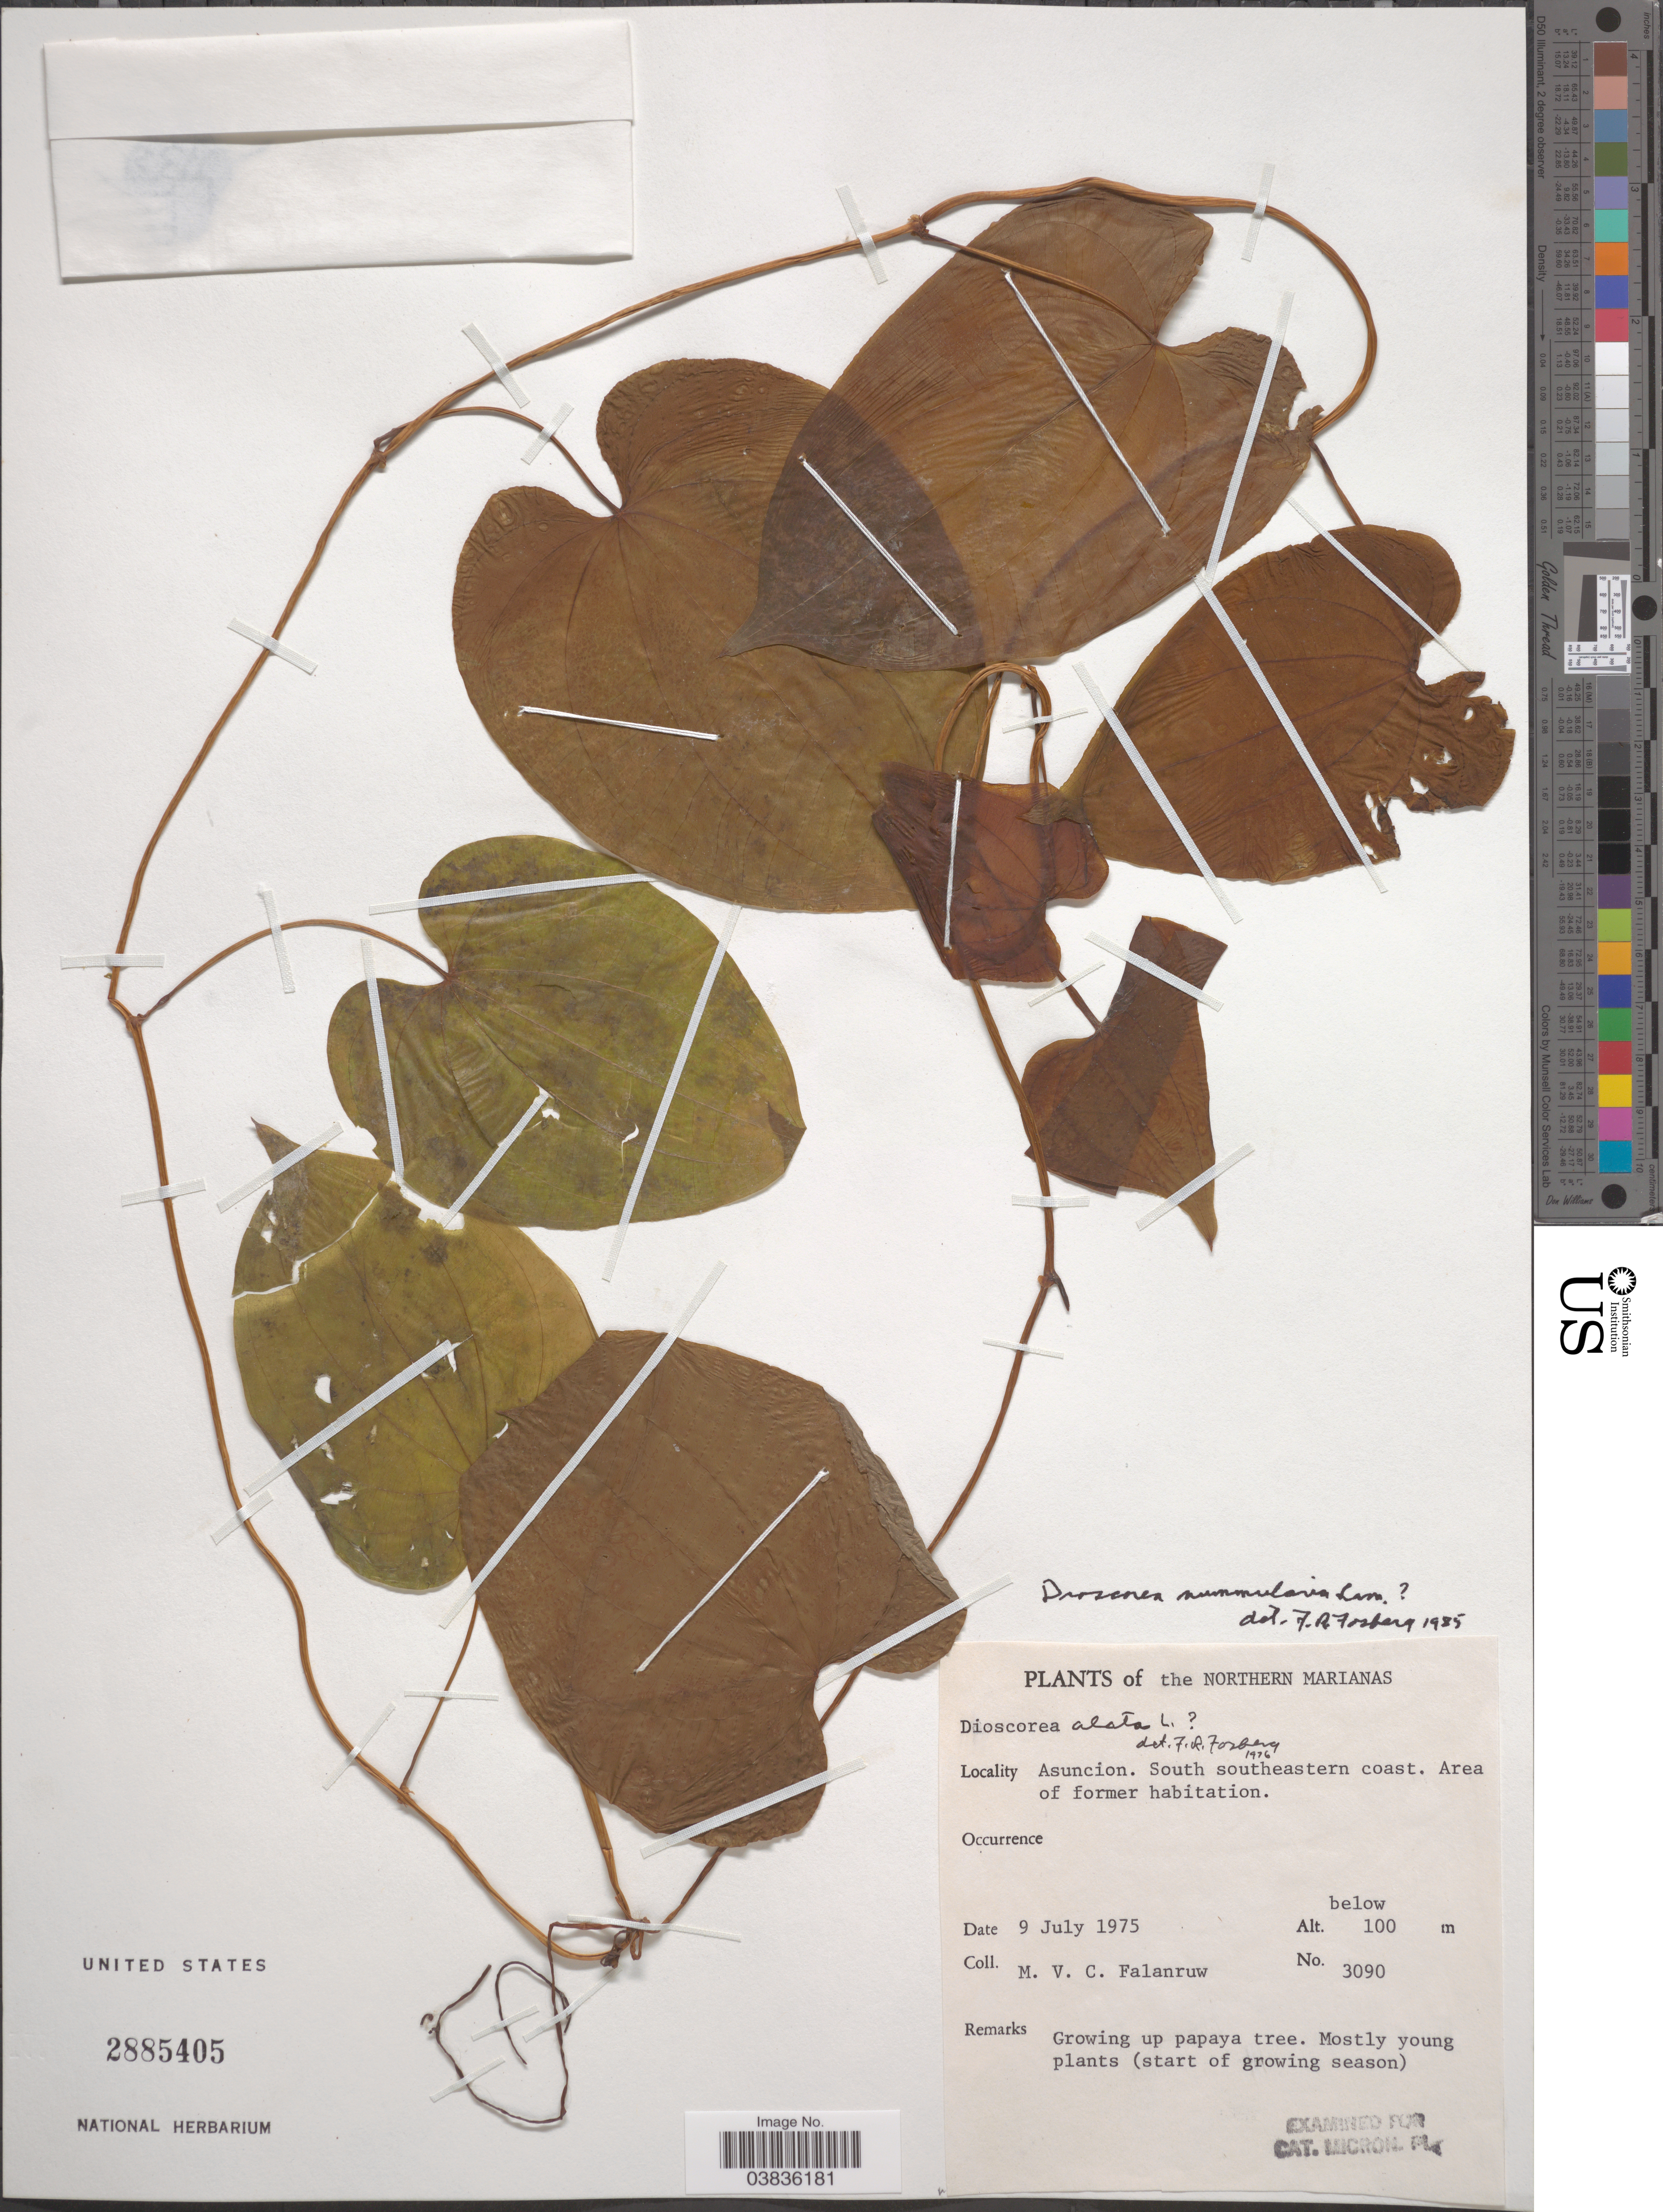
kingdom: Plantae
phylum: Tracheophyta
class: Liliopsida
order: Dioscoreales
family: Dioscoreaceae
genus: Dioscorea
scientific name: Dioscorea nummularia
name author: Lam.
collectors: M. V. Falanruw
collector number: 3090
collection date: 1975-07-09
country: Northern Mariana Islands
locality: The Northern Marianas. Asuncion. South southeastern coast.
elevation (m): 100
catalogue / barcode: US 2885405